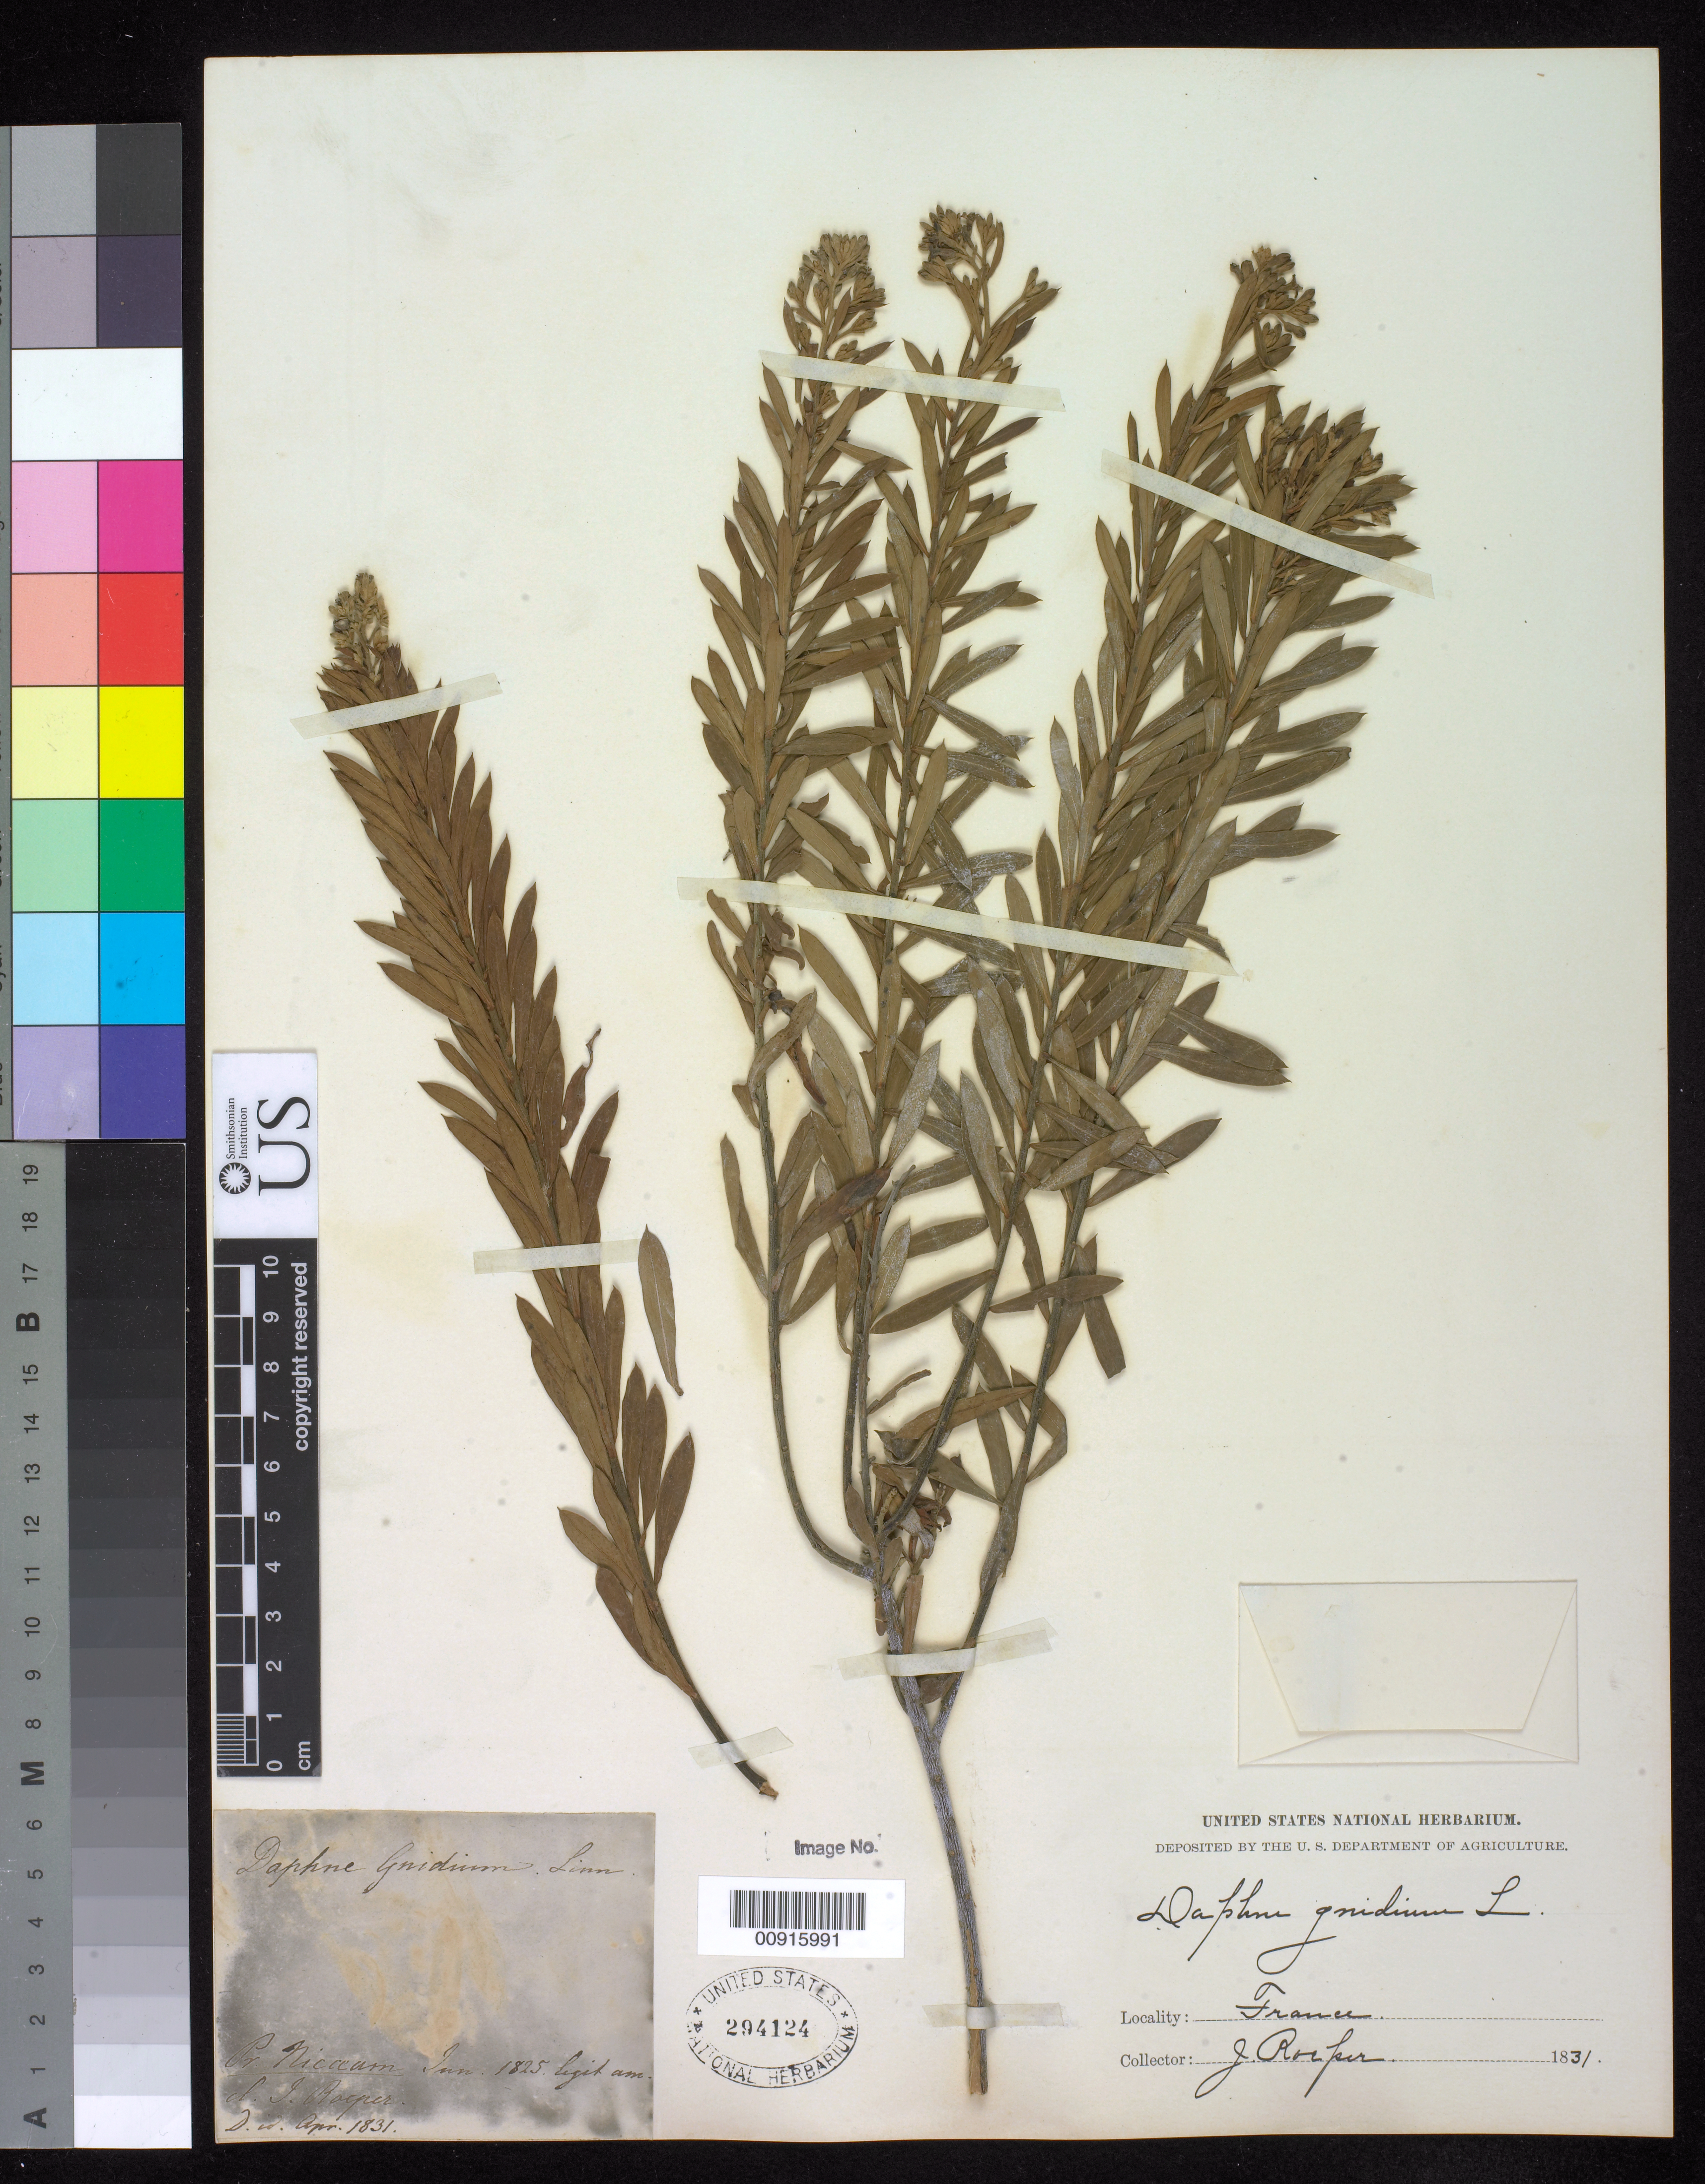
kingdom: Plantae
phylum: Tracheophyta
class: Magnoliopsida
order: Malvales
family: Thymelaeaceae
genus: Daphne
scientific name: Daphne gnidium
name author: L.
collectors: Raeper, J.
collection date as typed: Apr 1831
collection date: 1831-04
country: France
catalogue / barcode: US 294124